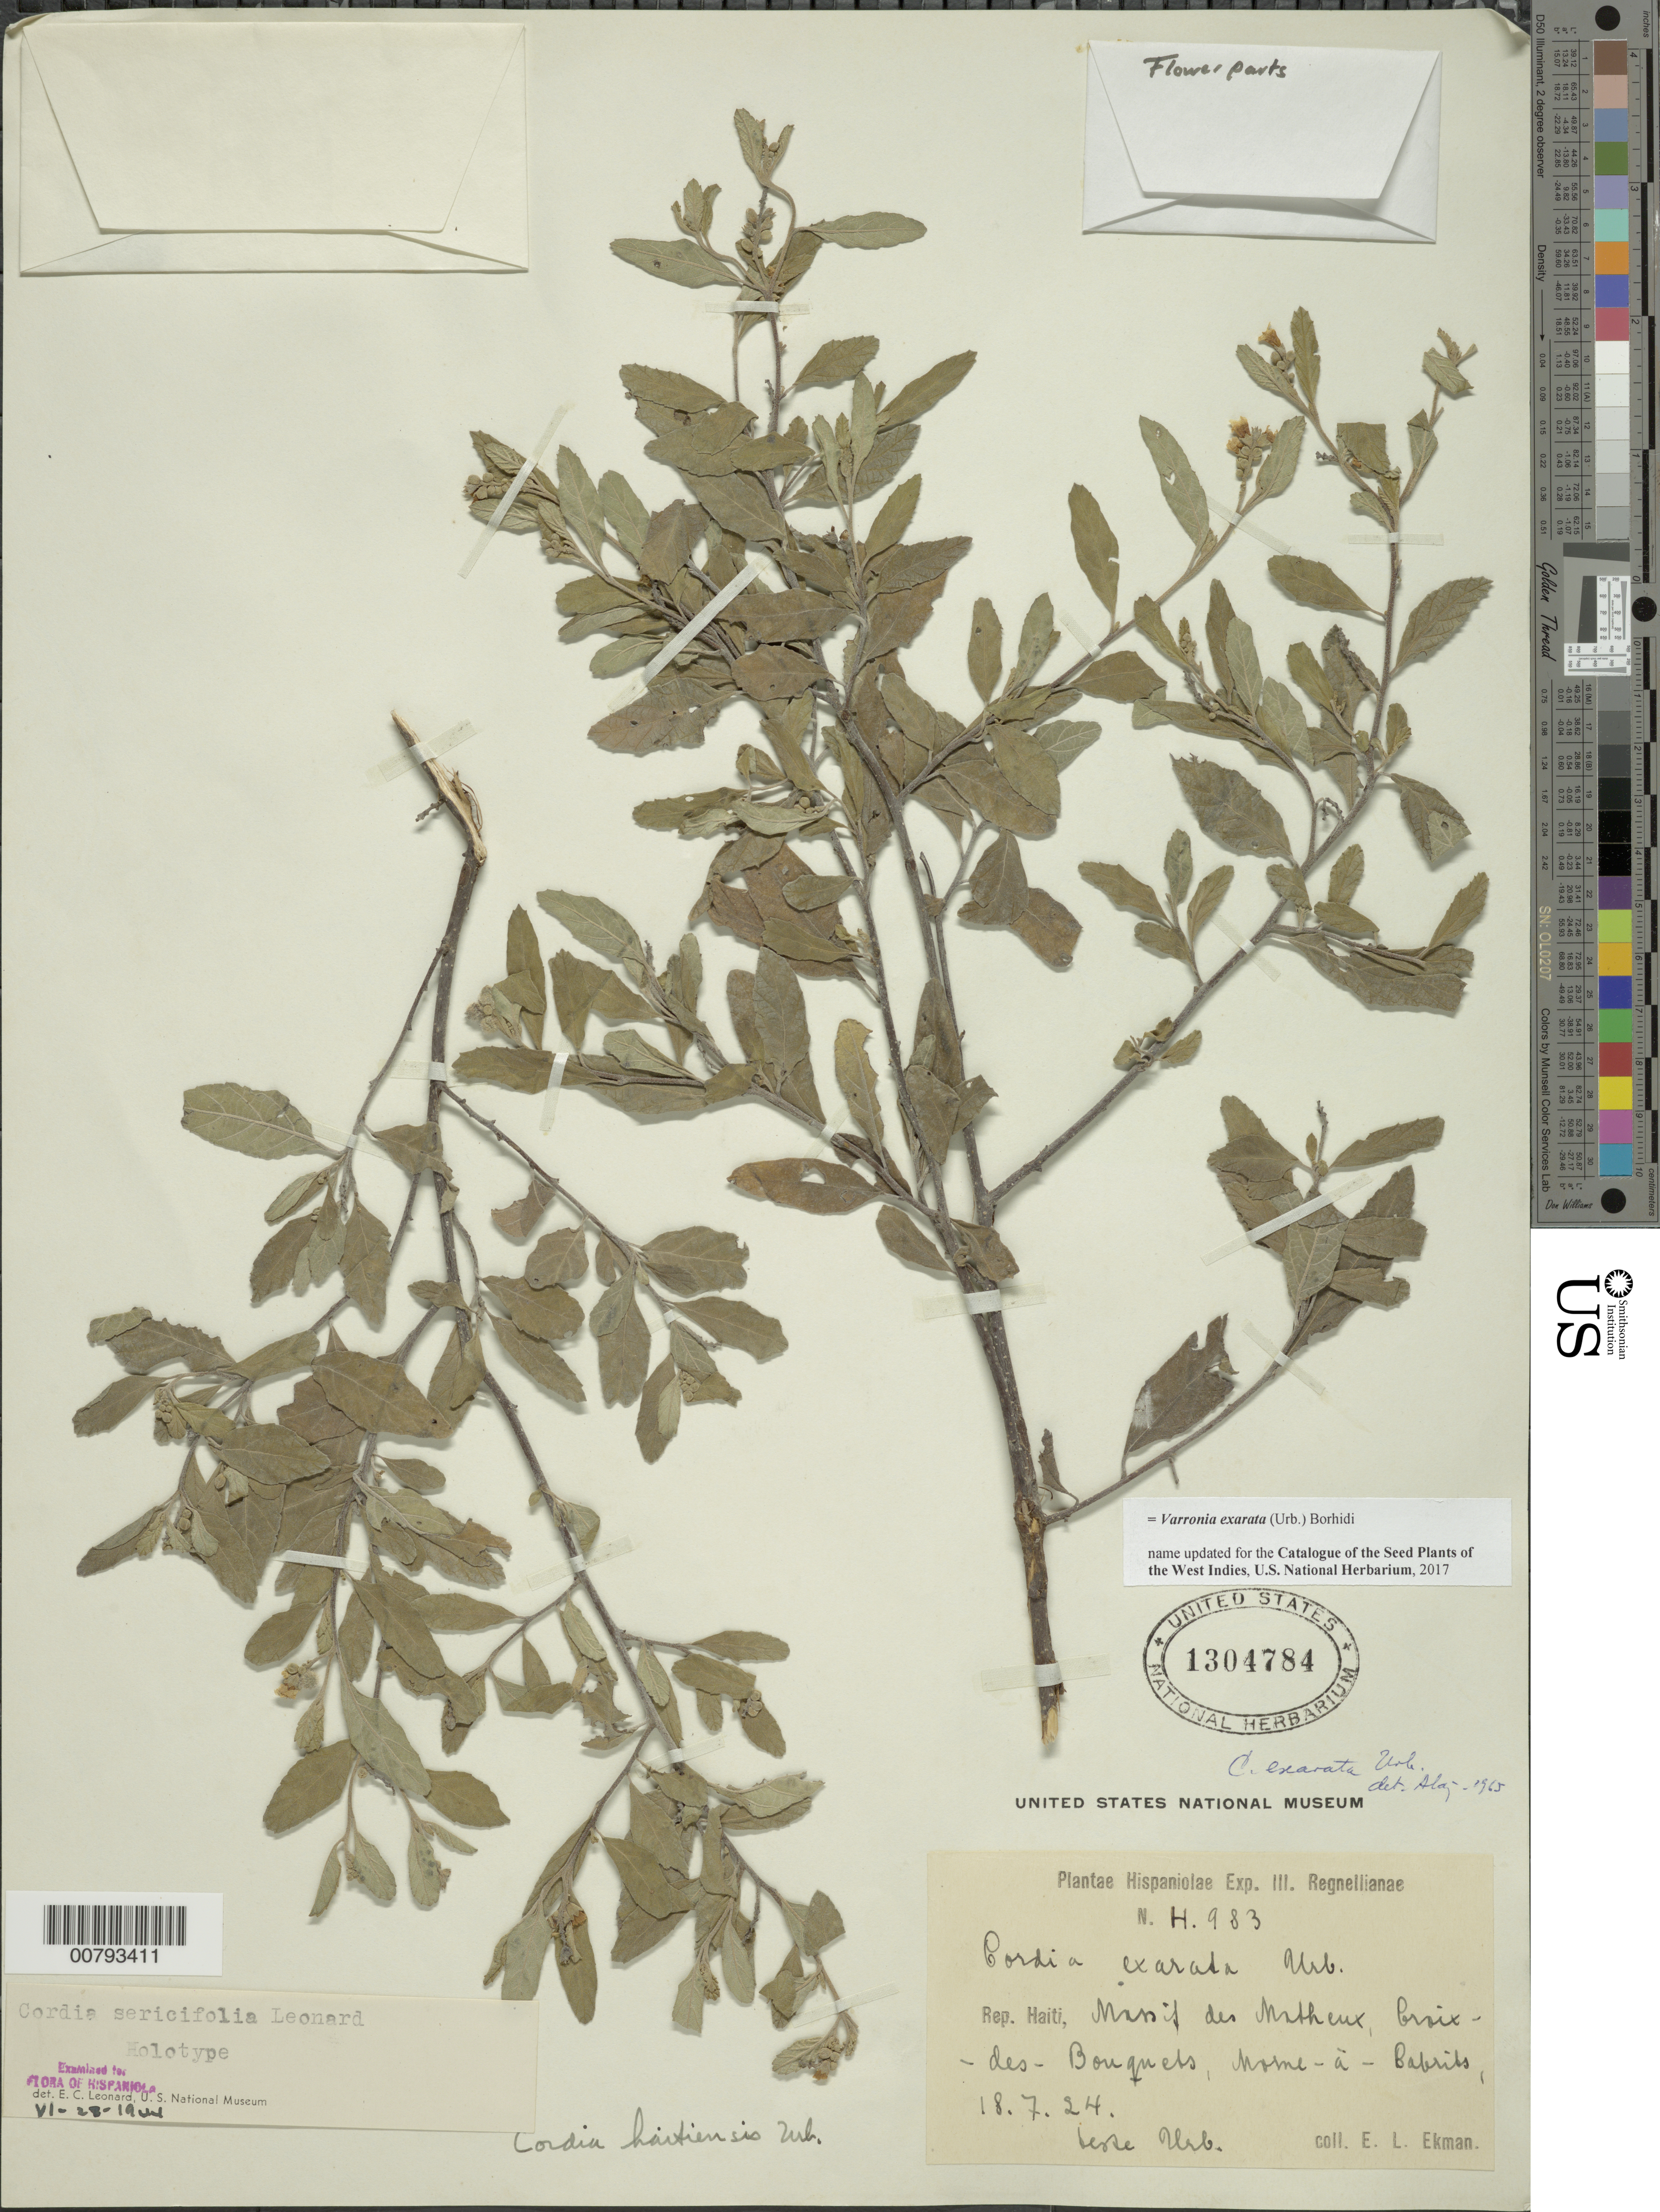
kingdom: Plantae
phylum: Tracheophyta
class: Magnoliopsida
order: Boraginales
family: Cordiaceae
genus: Varronia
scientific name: Varronia exarata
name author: (Urb.) Borhidi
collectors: E. L. Ekman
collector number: H 983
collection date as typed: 18 Jul 1924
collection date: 1924-07-18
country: Haiti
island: Hispaniola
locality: Massif des Matheux, Croix-des-Bouquets, Morne -à-Cabrits.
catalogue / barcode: US 1304784